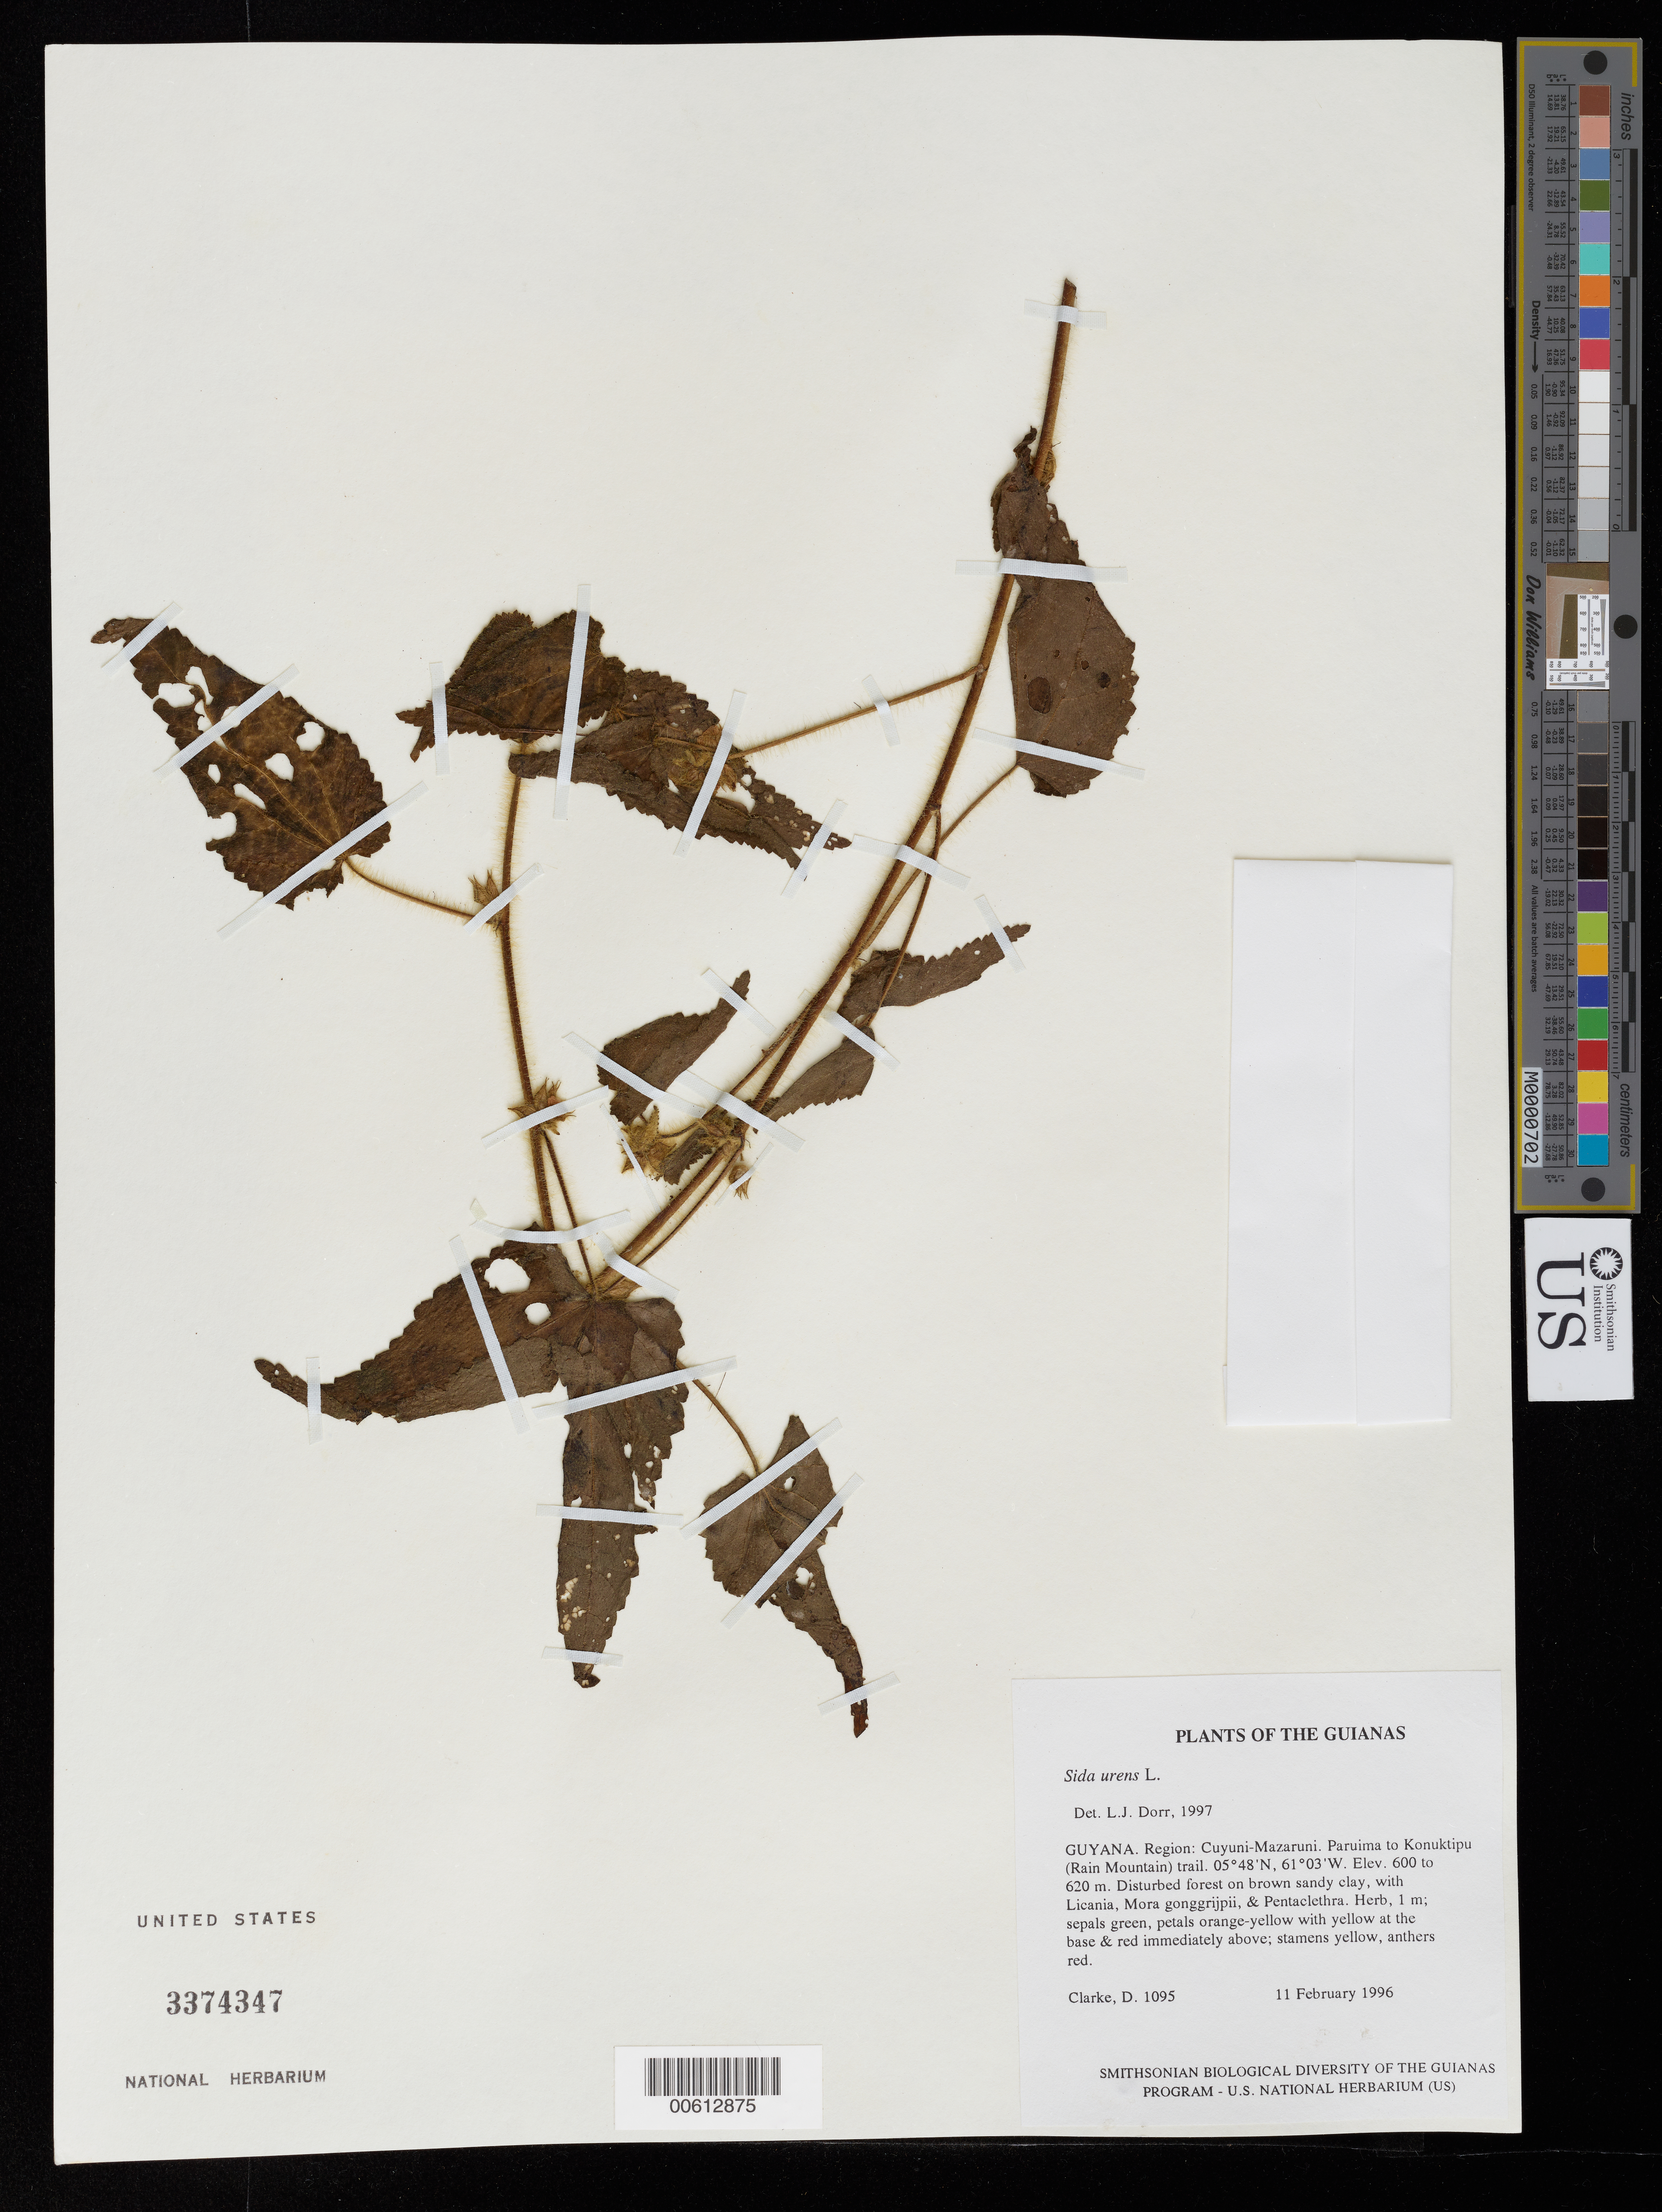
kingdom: Plantae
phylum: Tracheophyta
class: Magnoliopsida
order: Malvales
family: Malvaceae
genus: Sida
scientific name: Sida urens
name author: L.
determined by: Dorr, L. J., (BOT), Smithsonian Institution - National Museum of Natural History (UNITED STATES)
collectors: H. D. Clarke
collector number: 1095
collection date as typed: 11 February 1996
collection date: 1996-02-11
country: Guyana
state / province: Cuyuni-Mazaruni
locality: Paruima to Konuktipu (Rain Mountain) trail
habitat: Disturbed forest on brown sandy clay, with Licania, Mora gonggrijpii, & Pentaclethra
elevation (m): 600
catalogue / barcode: US 3374347